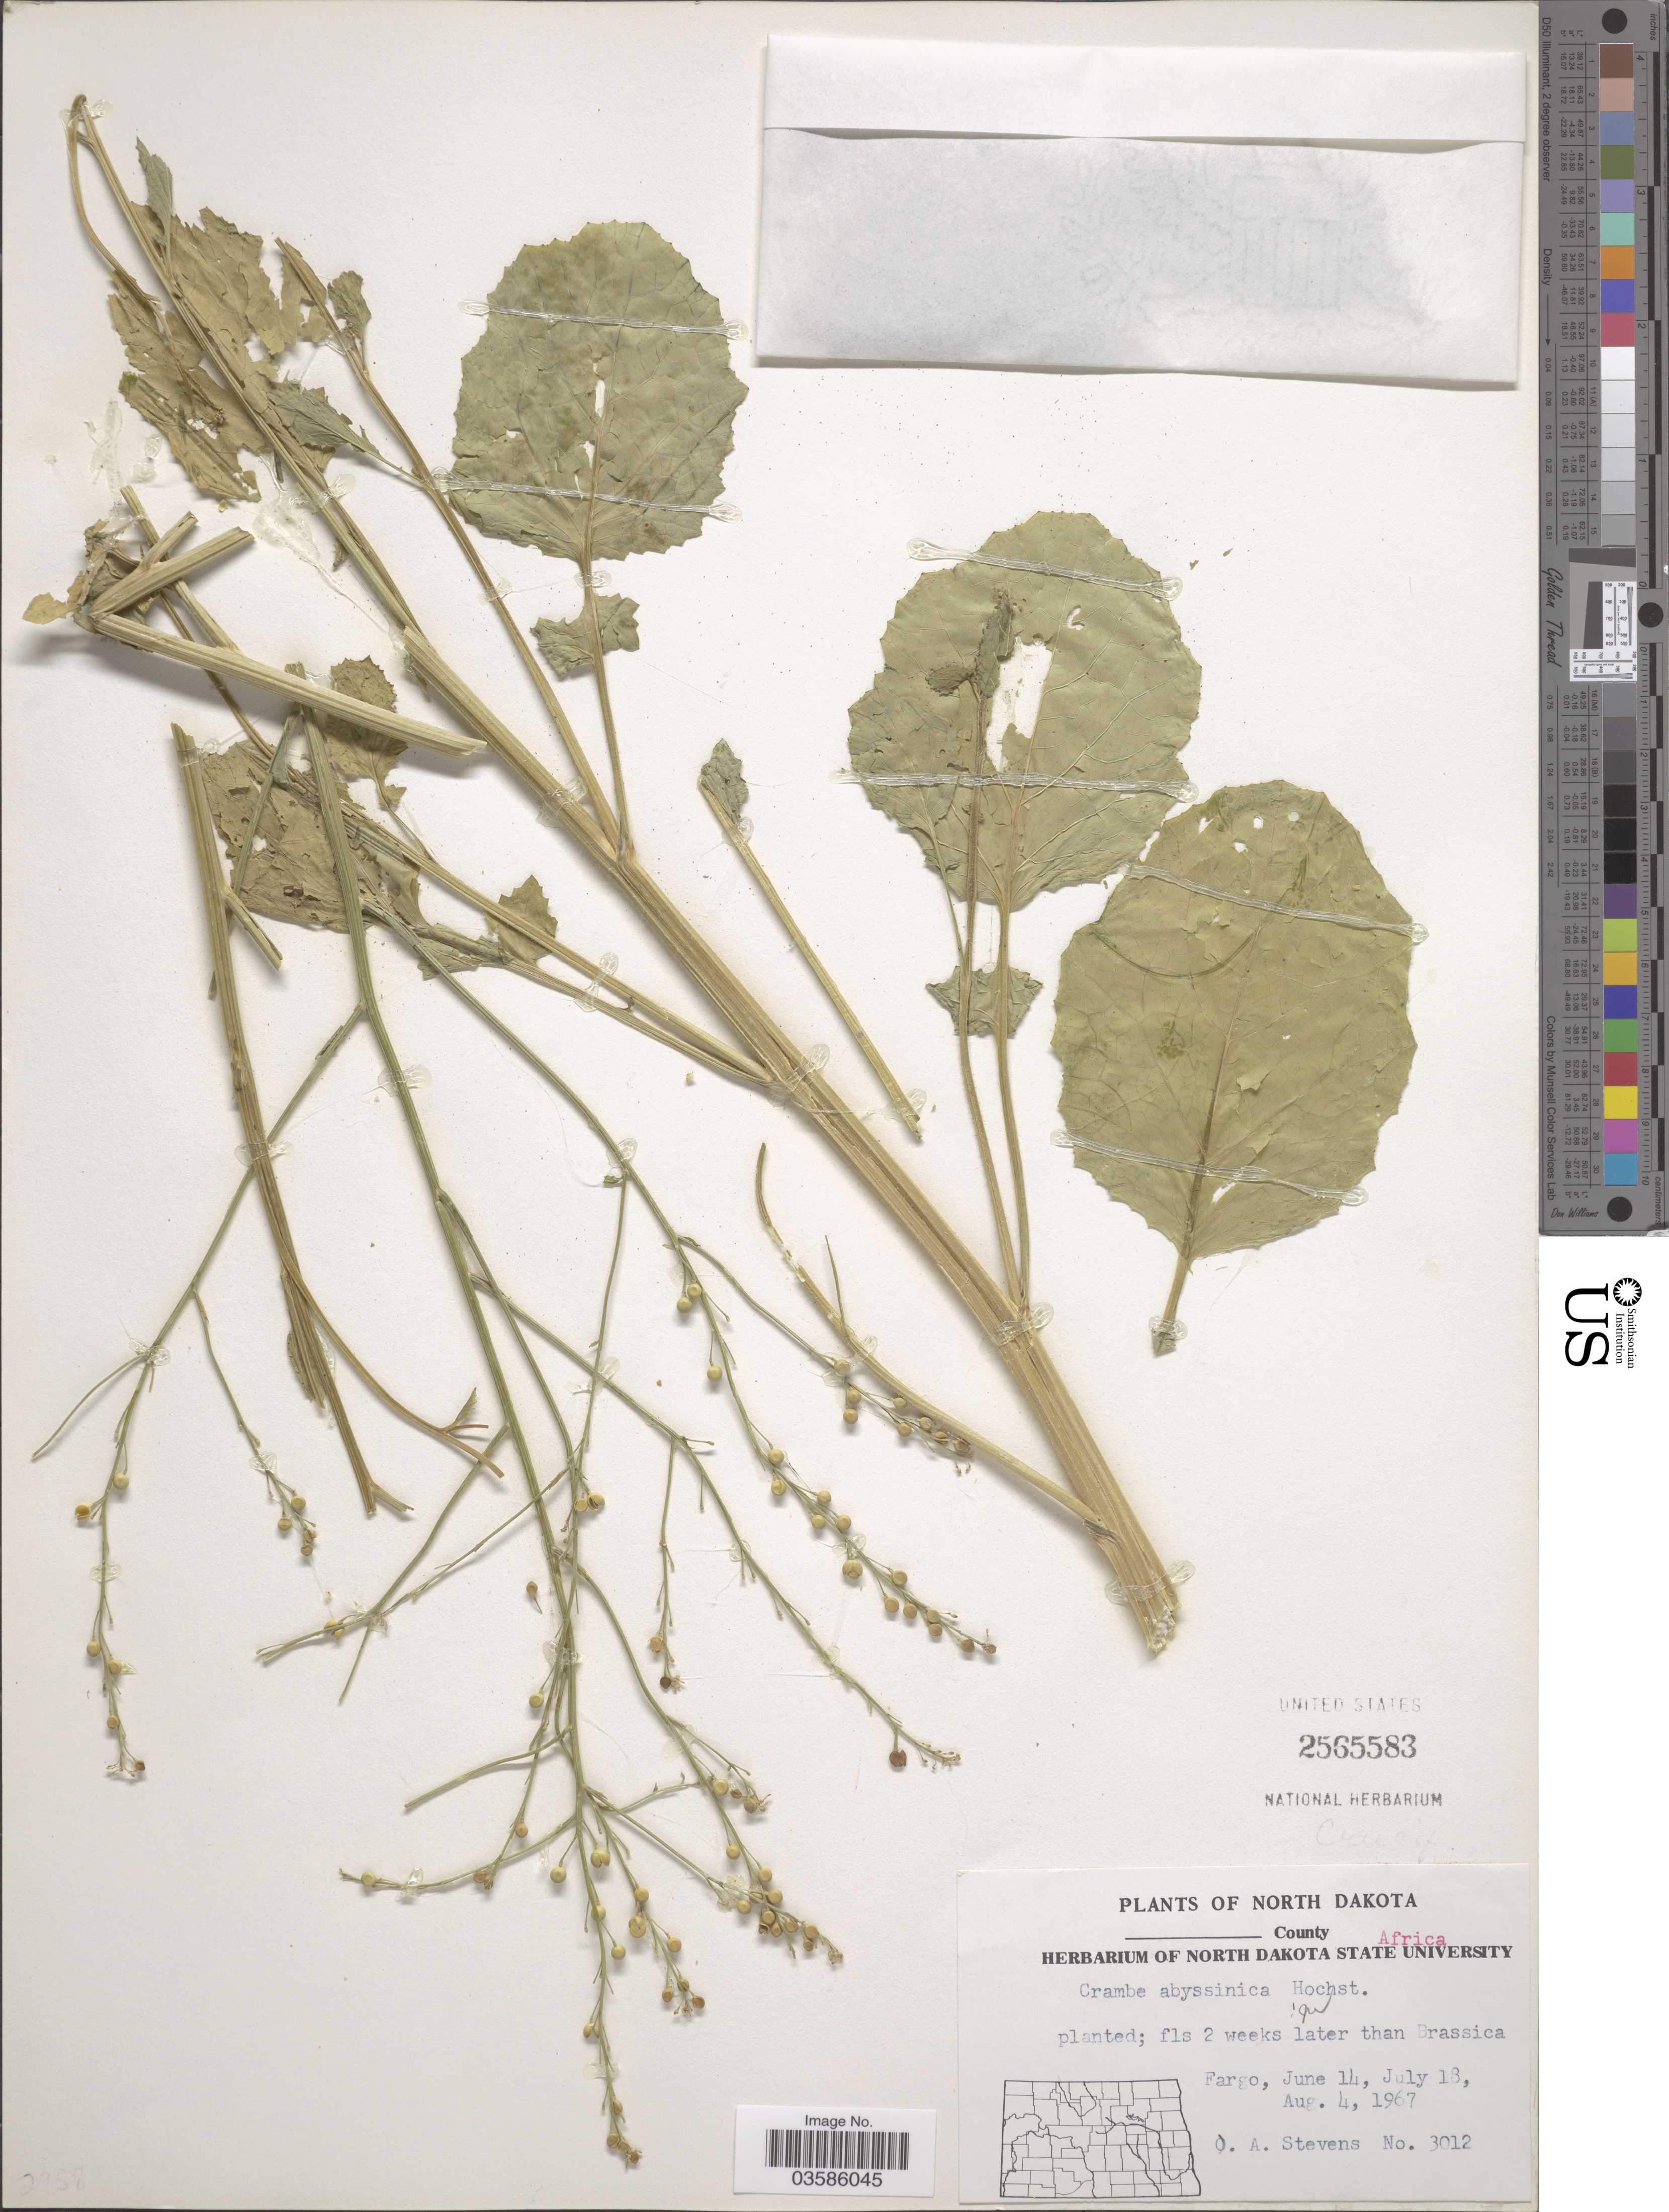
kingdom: Plantae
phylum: Tracheophyta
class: Magnoliopsida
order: Brassicales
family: Brassicaceae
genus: Crambe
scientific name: Crambe abyssinica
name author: Hochst. ex R.E. Fr.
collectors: O. A. Stevens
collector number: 3012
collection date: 1967-06-14/1967-08-04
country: United States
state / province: North Dakota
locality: Fargo.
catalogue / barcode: US 2565583